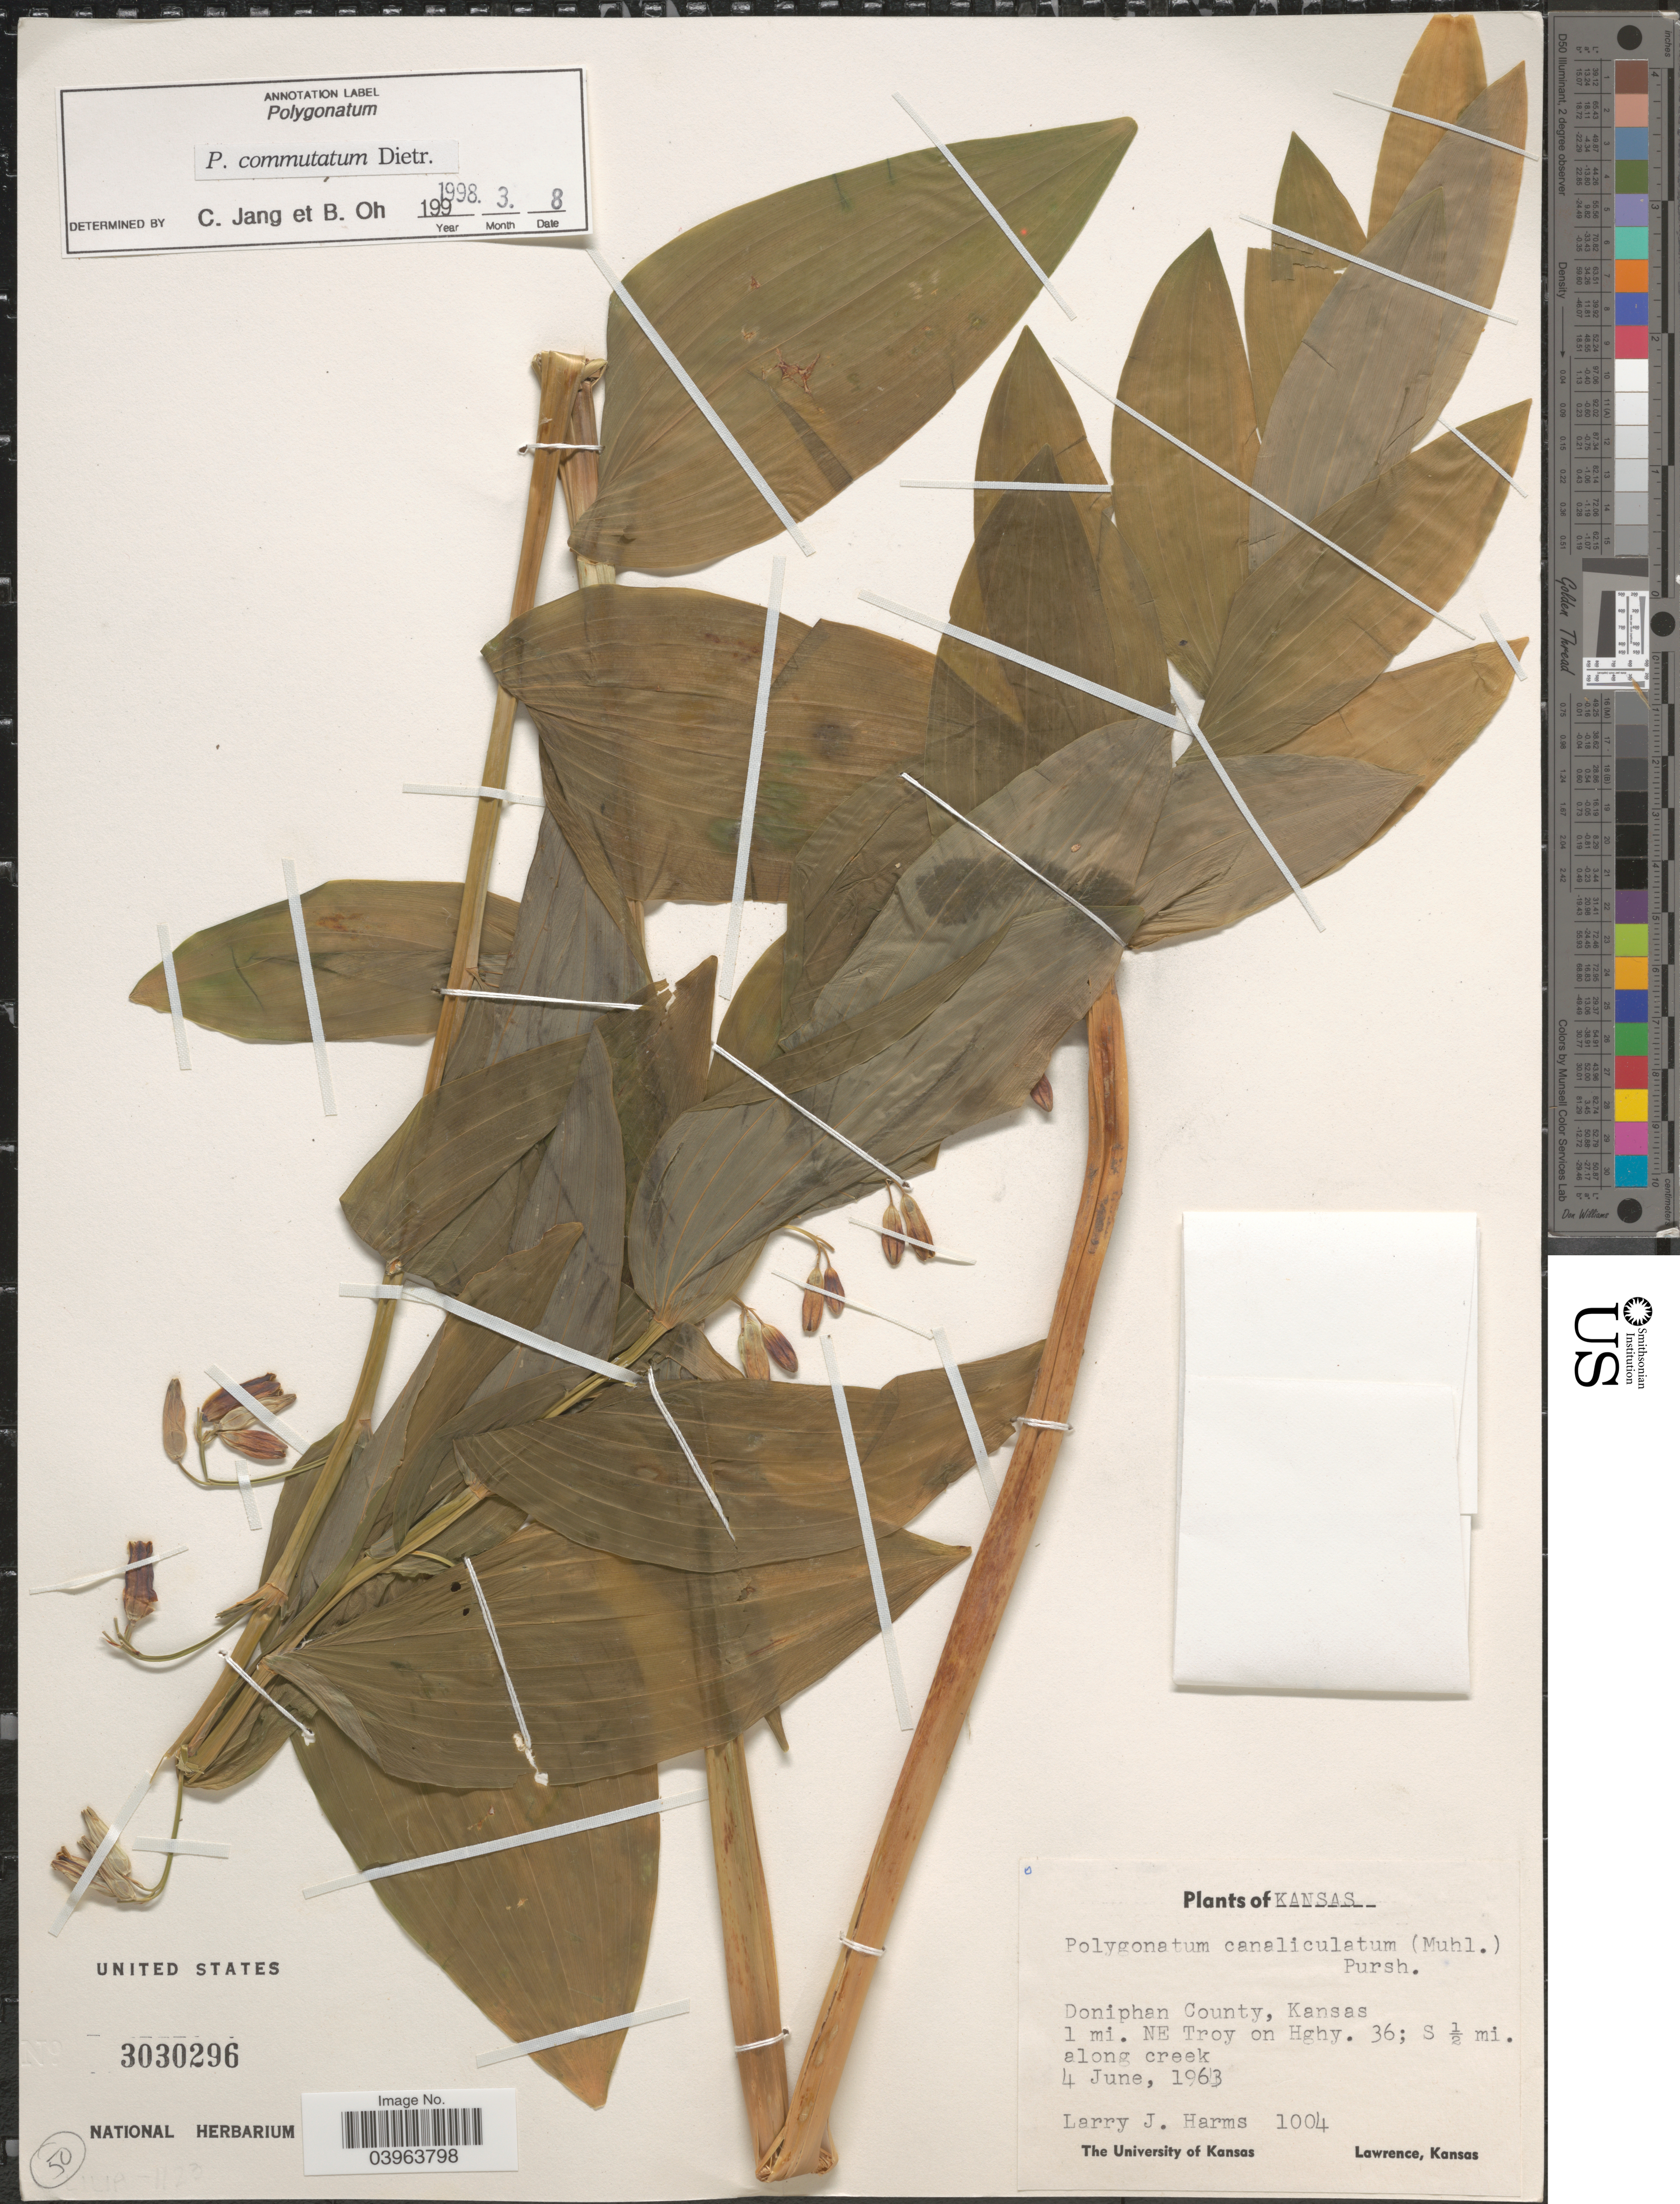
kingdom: Plantae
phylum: Tracheophyta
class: Liliopsida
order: Asparagales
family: Asparagaceae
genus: Polygonatum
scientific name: Polygonatum commutatum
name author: (Schult. f.) A. Dietr.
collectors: L. Harms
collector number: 1004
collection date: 1963-06-04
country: United States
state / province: Kansas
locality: Doniphan County. 1 mi. NE Troy on Hghy. 36; S ½ mi. along creek.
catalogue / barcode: US 3030296